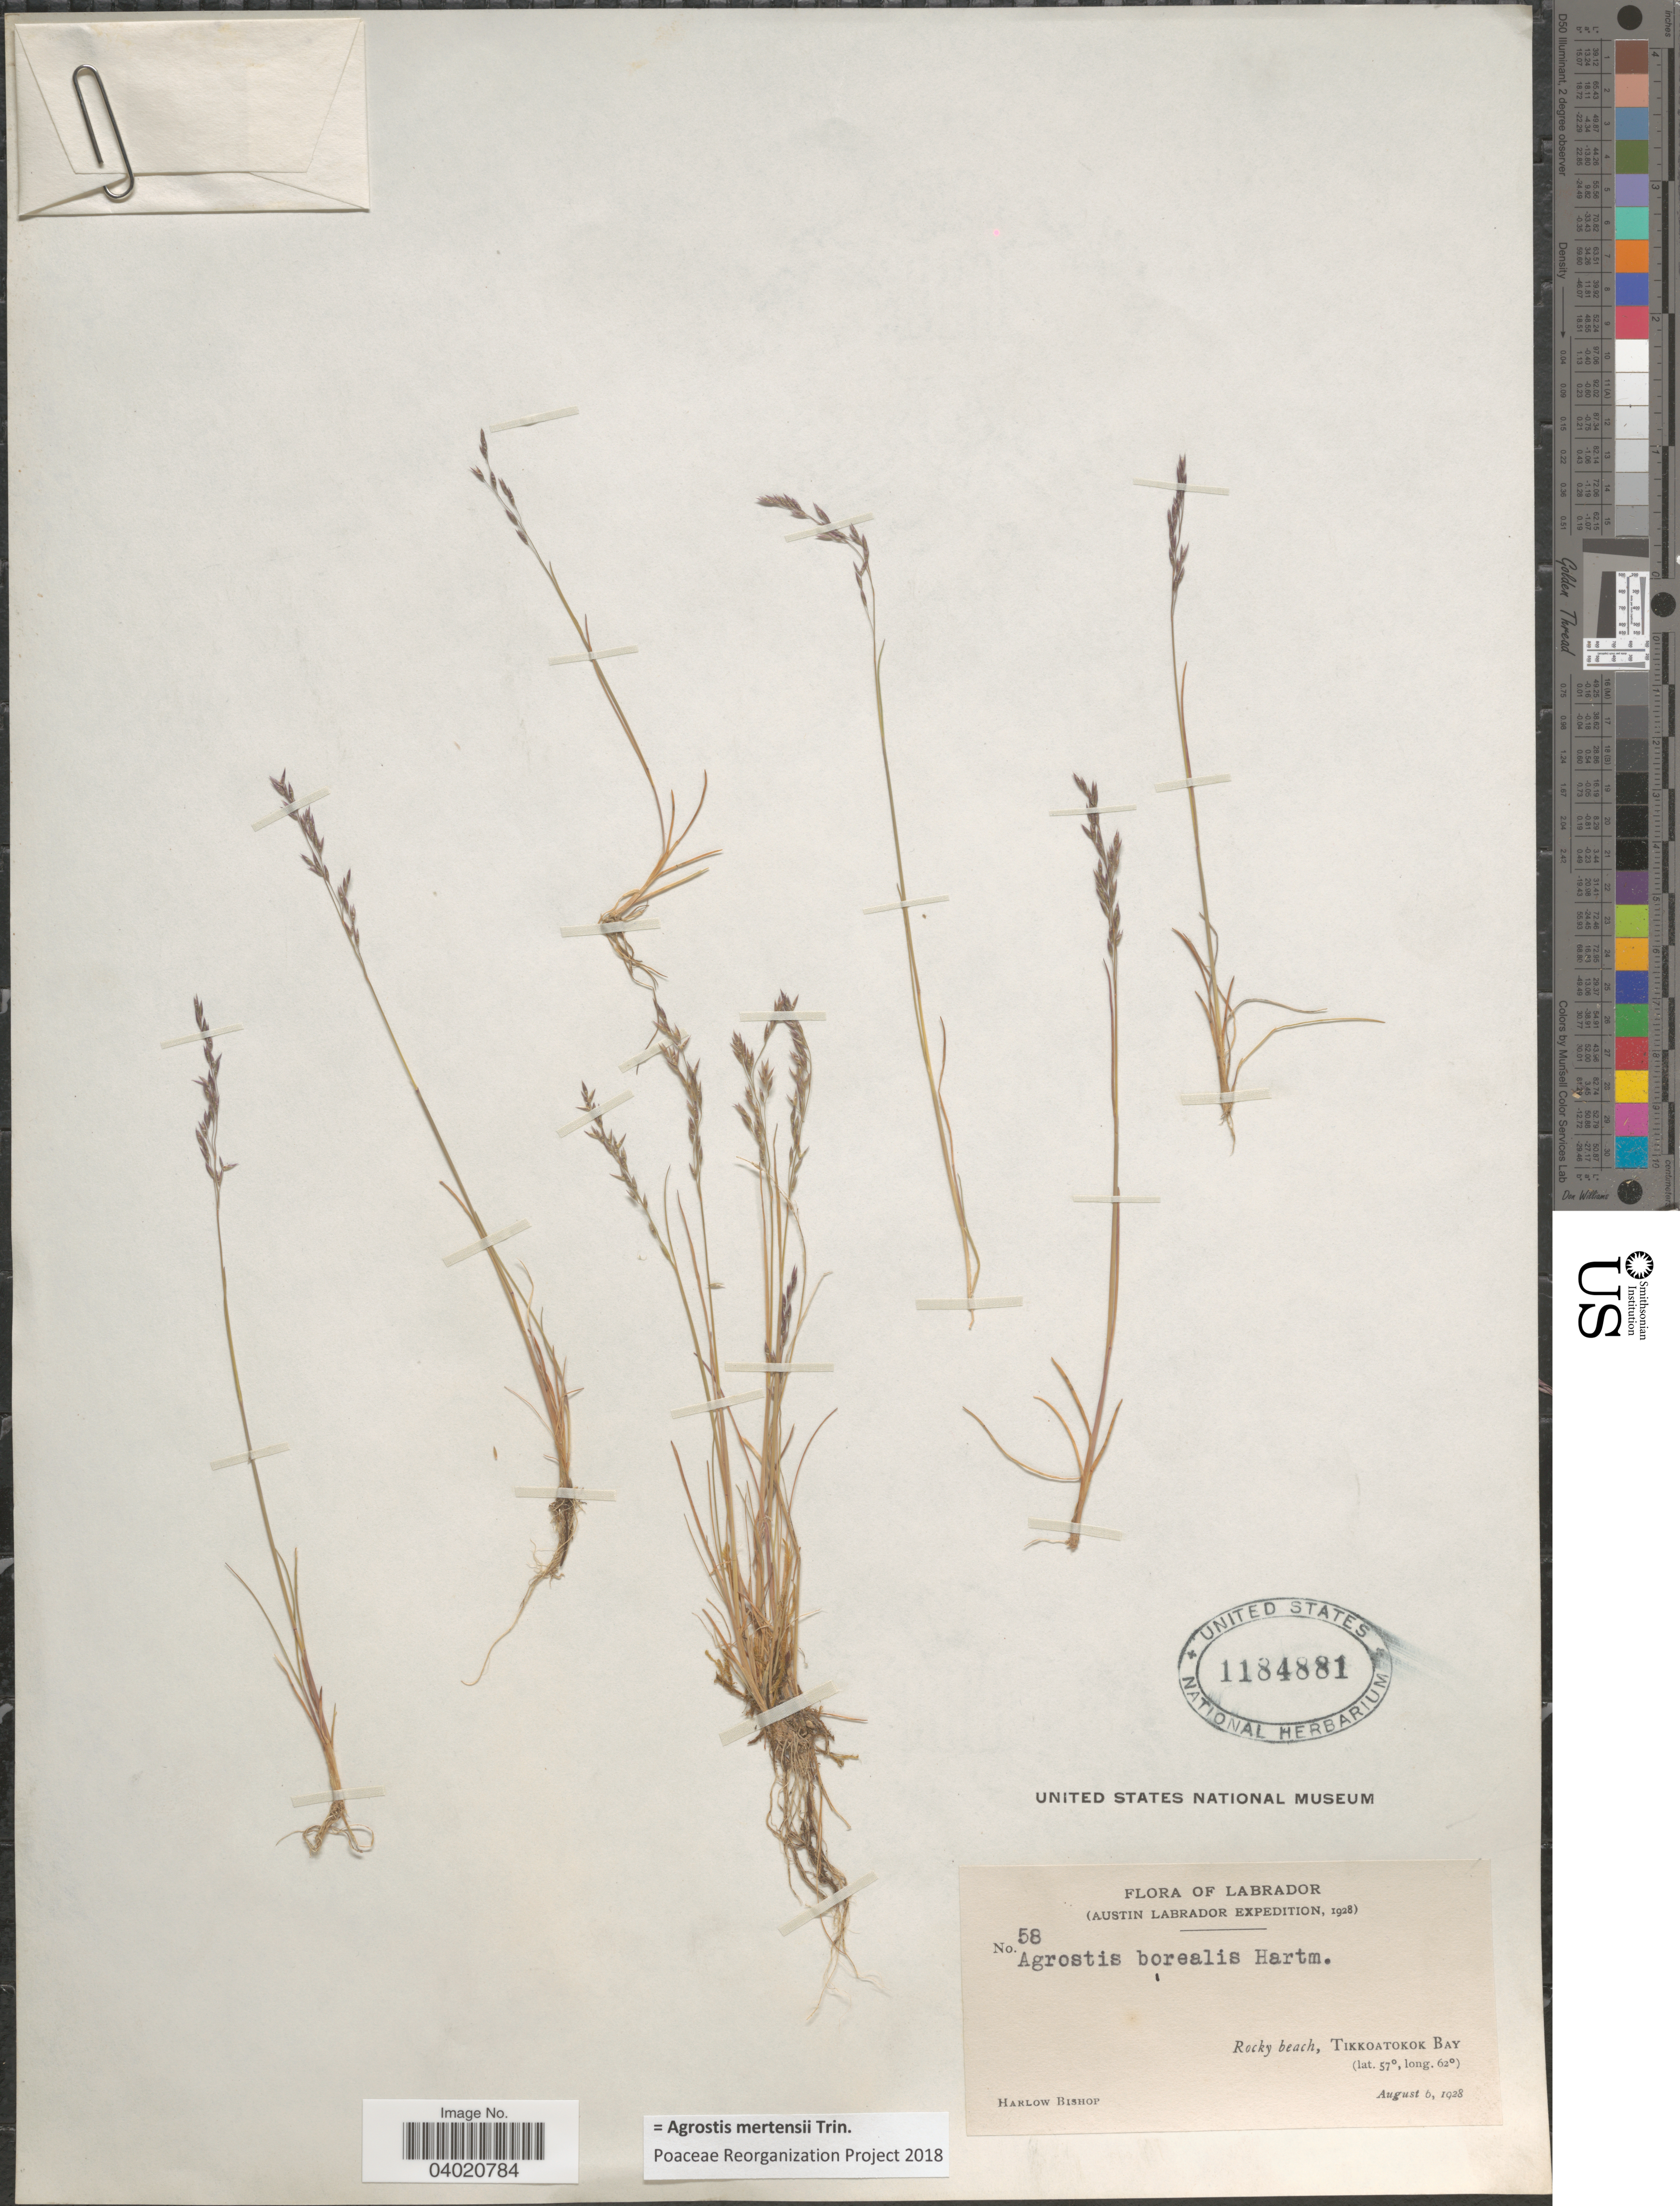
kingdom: Plantae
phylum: Tracheophyta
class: Liliopsida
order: Poales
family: Poaceae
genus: Agrostis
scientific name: Agrostis mertensii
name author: Trin.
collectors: H. Bishop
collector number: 58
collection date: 1928-08-06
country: Canada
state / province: Newfoundland and Labrador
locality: Labrador. Rocky beach, Tikkoatokok Bay.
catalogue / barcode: US 1184881